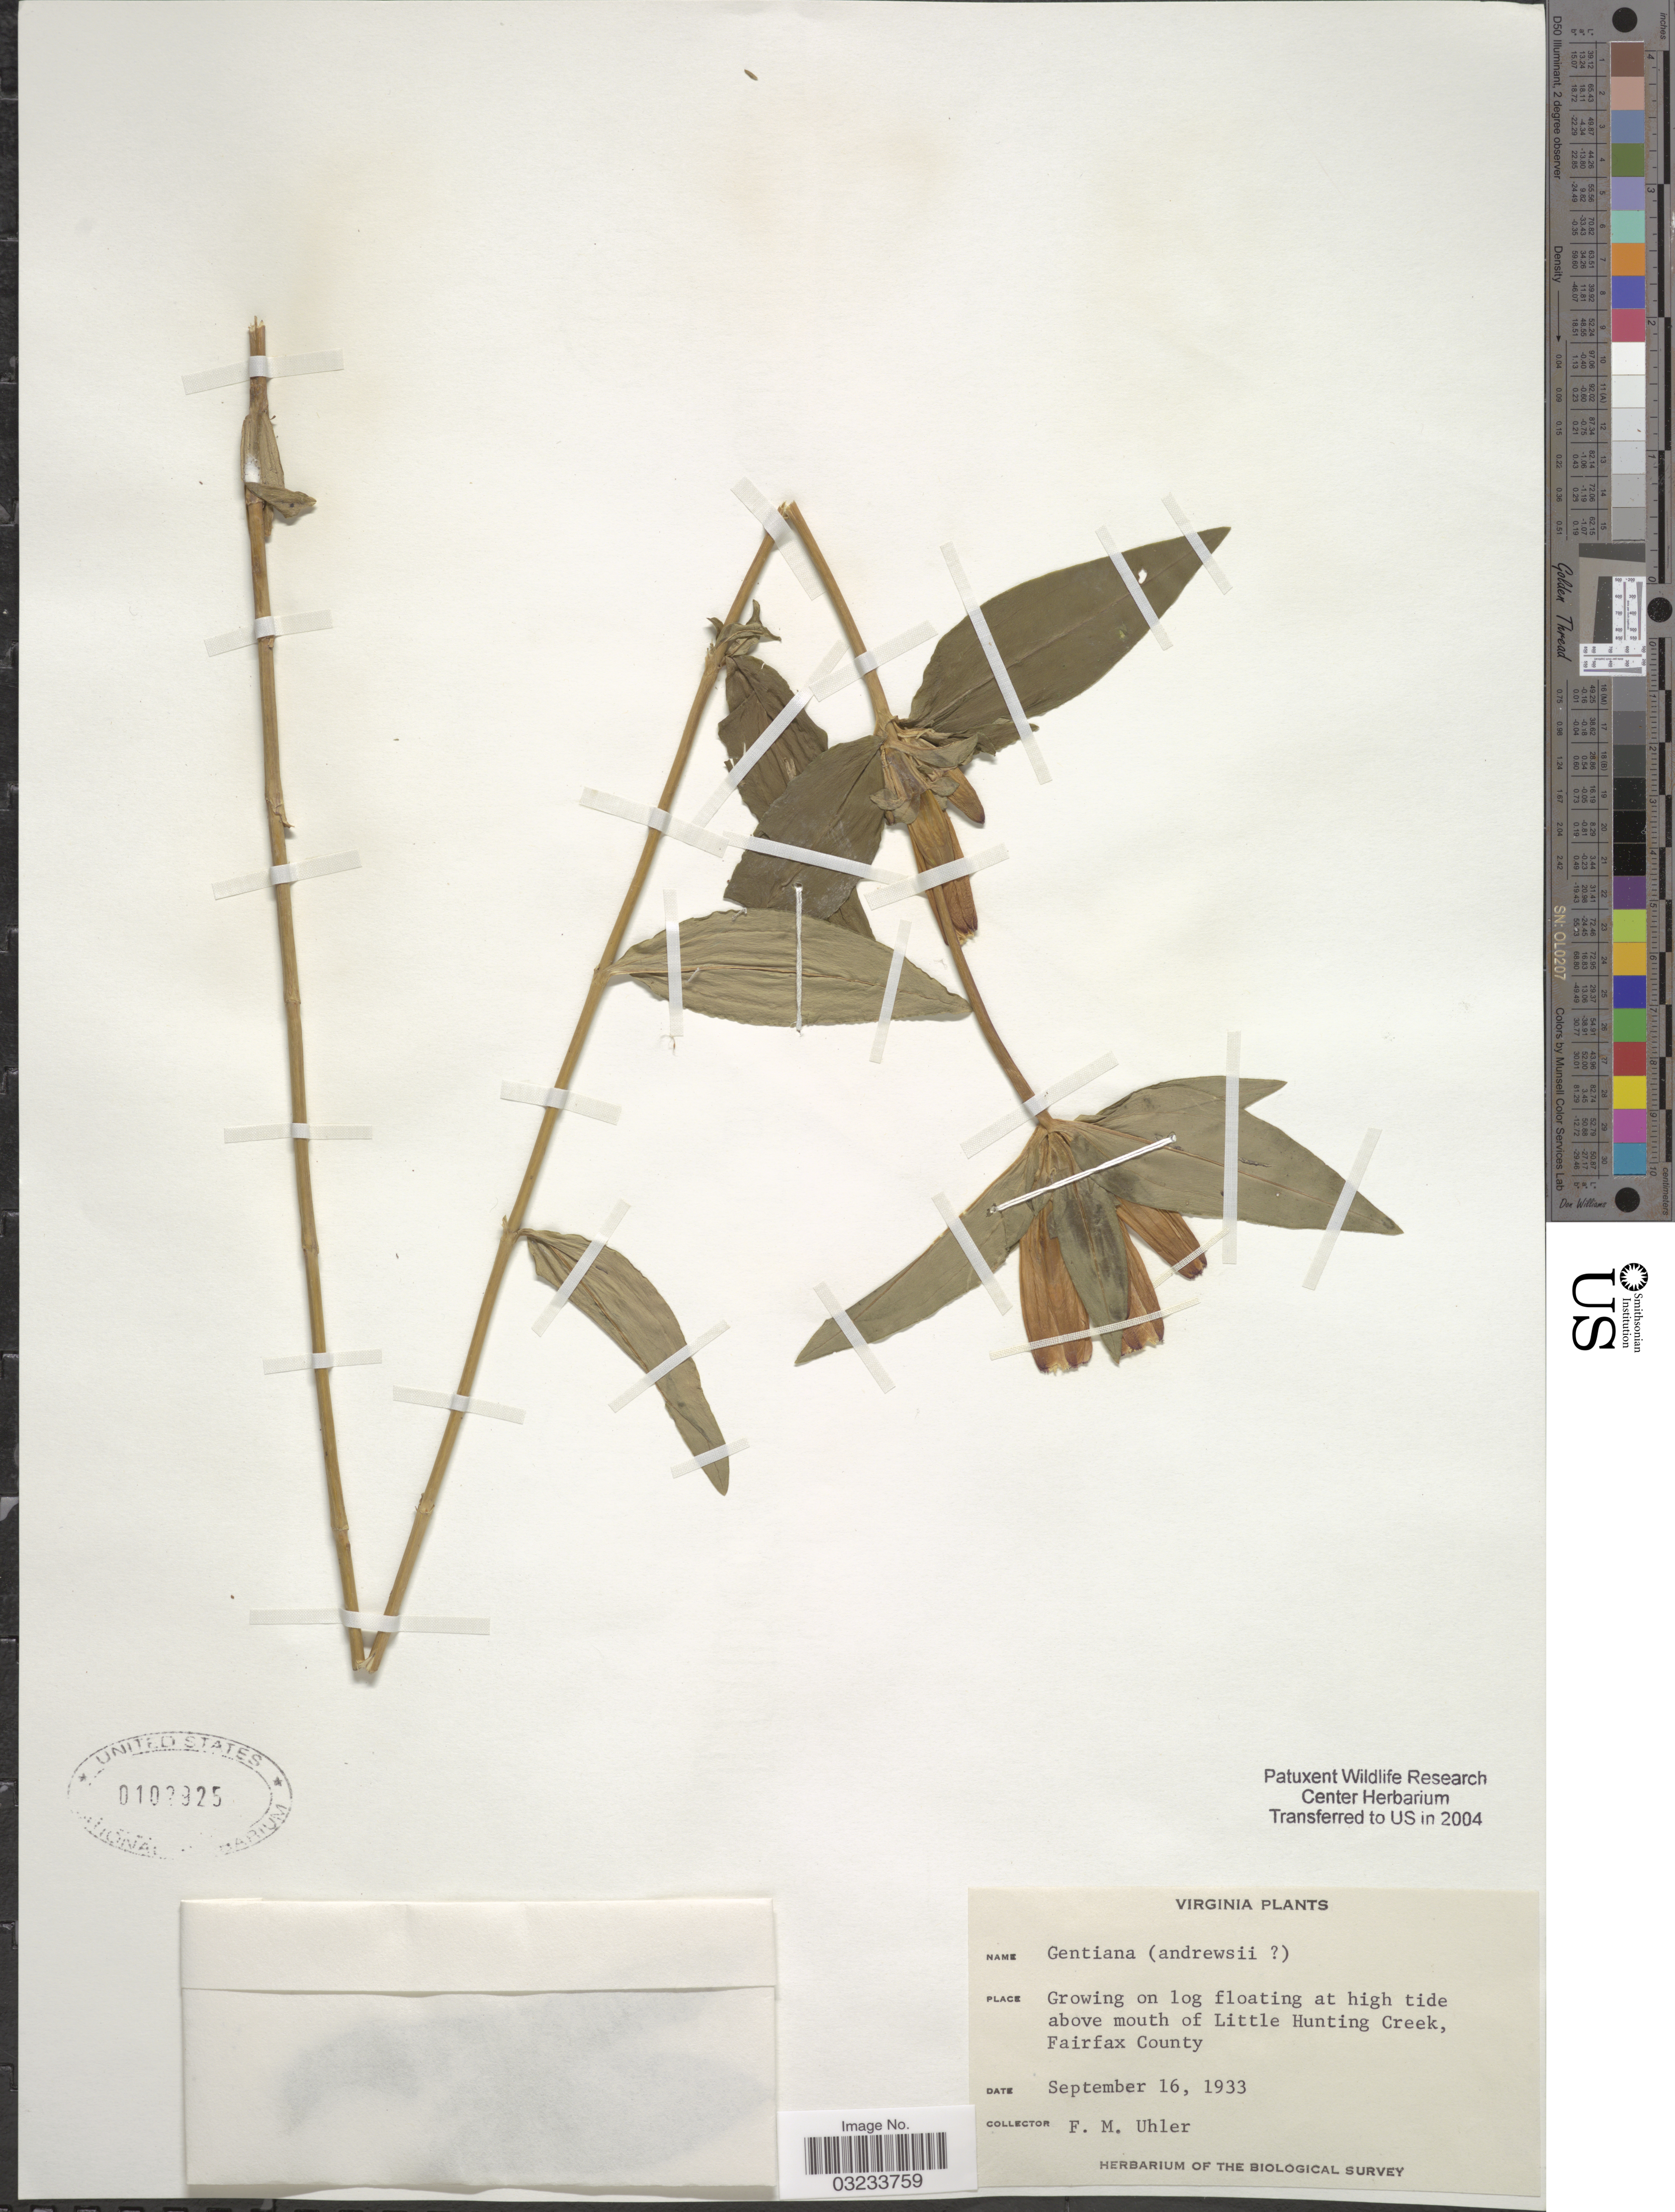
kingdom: Plantae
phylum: Tracheophyta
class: Magnoliopsida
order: Gentianales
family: Gentianaceae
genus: Gentiana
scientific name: Gentiana andrewsii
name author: Griseb.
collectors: F. M. Uhler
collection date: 1933-09-16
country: United States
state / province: Virginia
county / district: Fairfax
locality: Growing on log floating at high tide above mouth of Little Hunting Creek, Fairfax County.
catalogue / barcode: US 102925